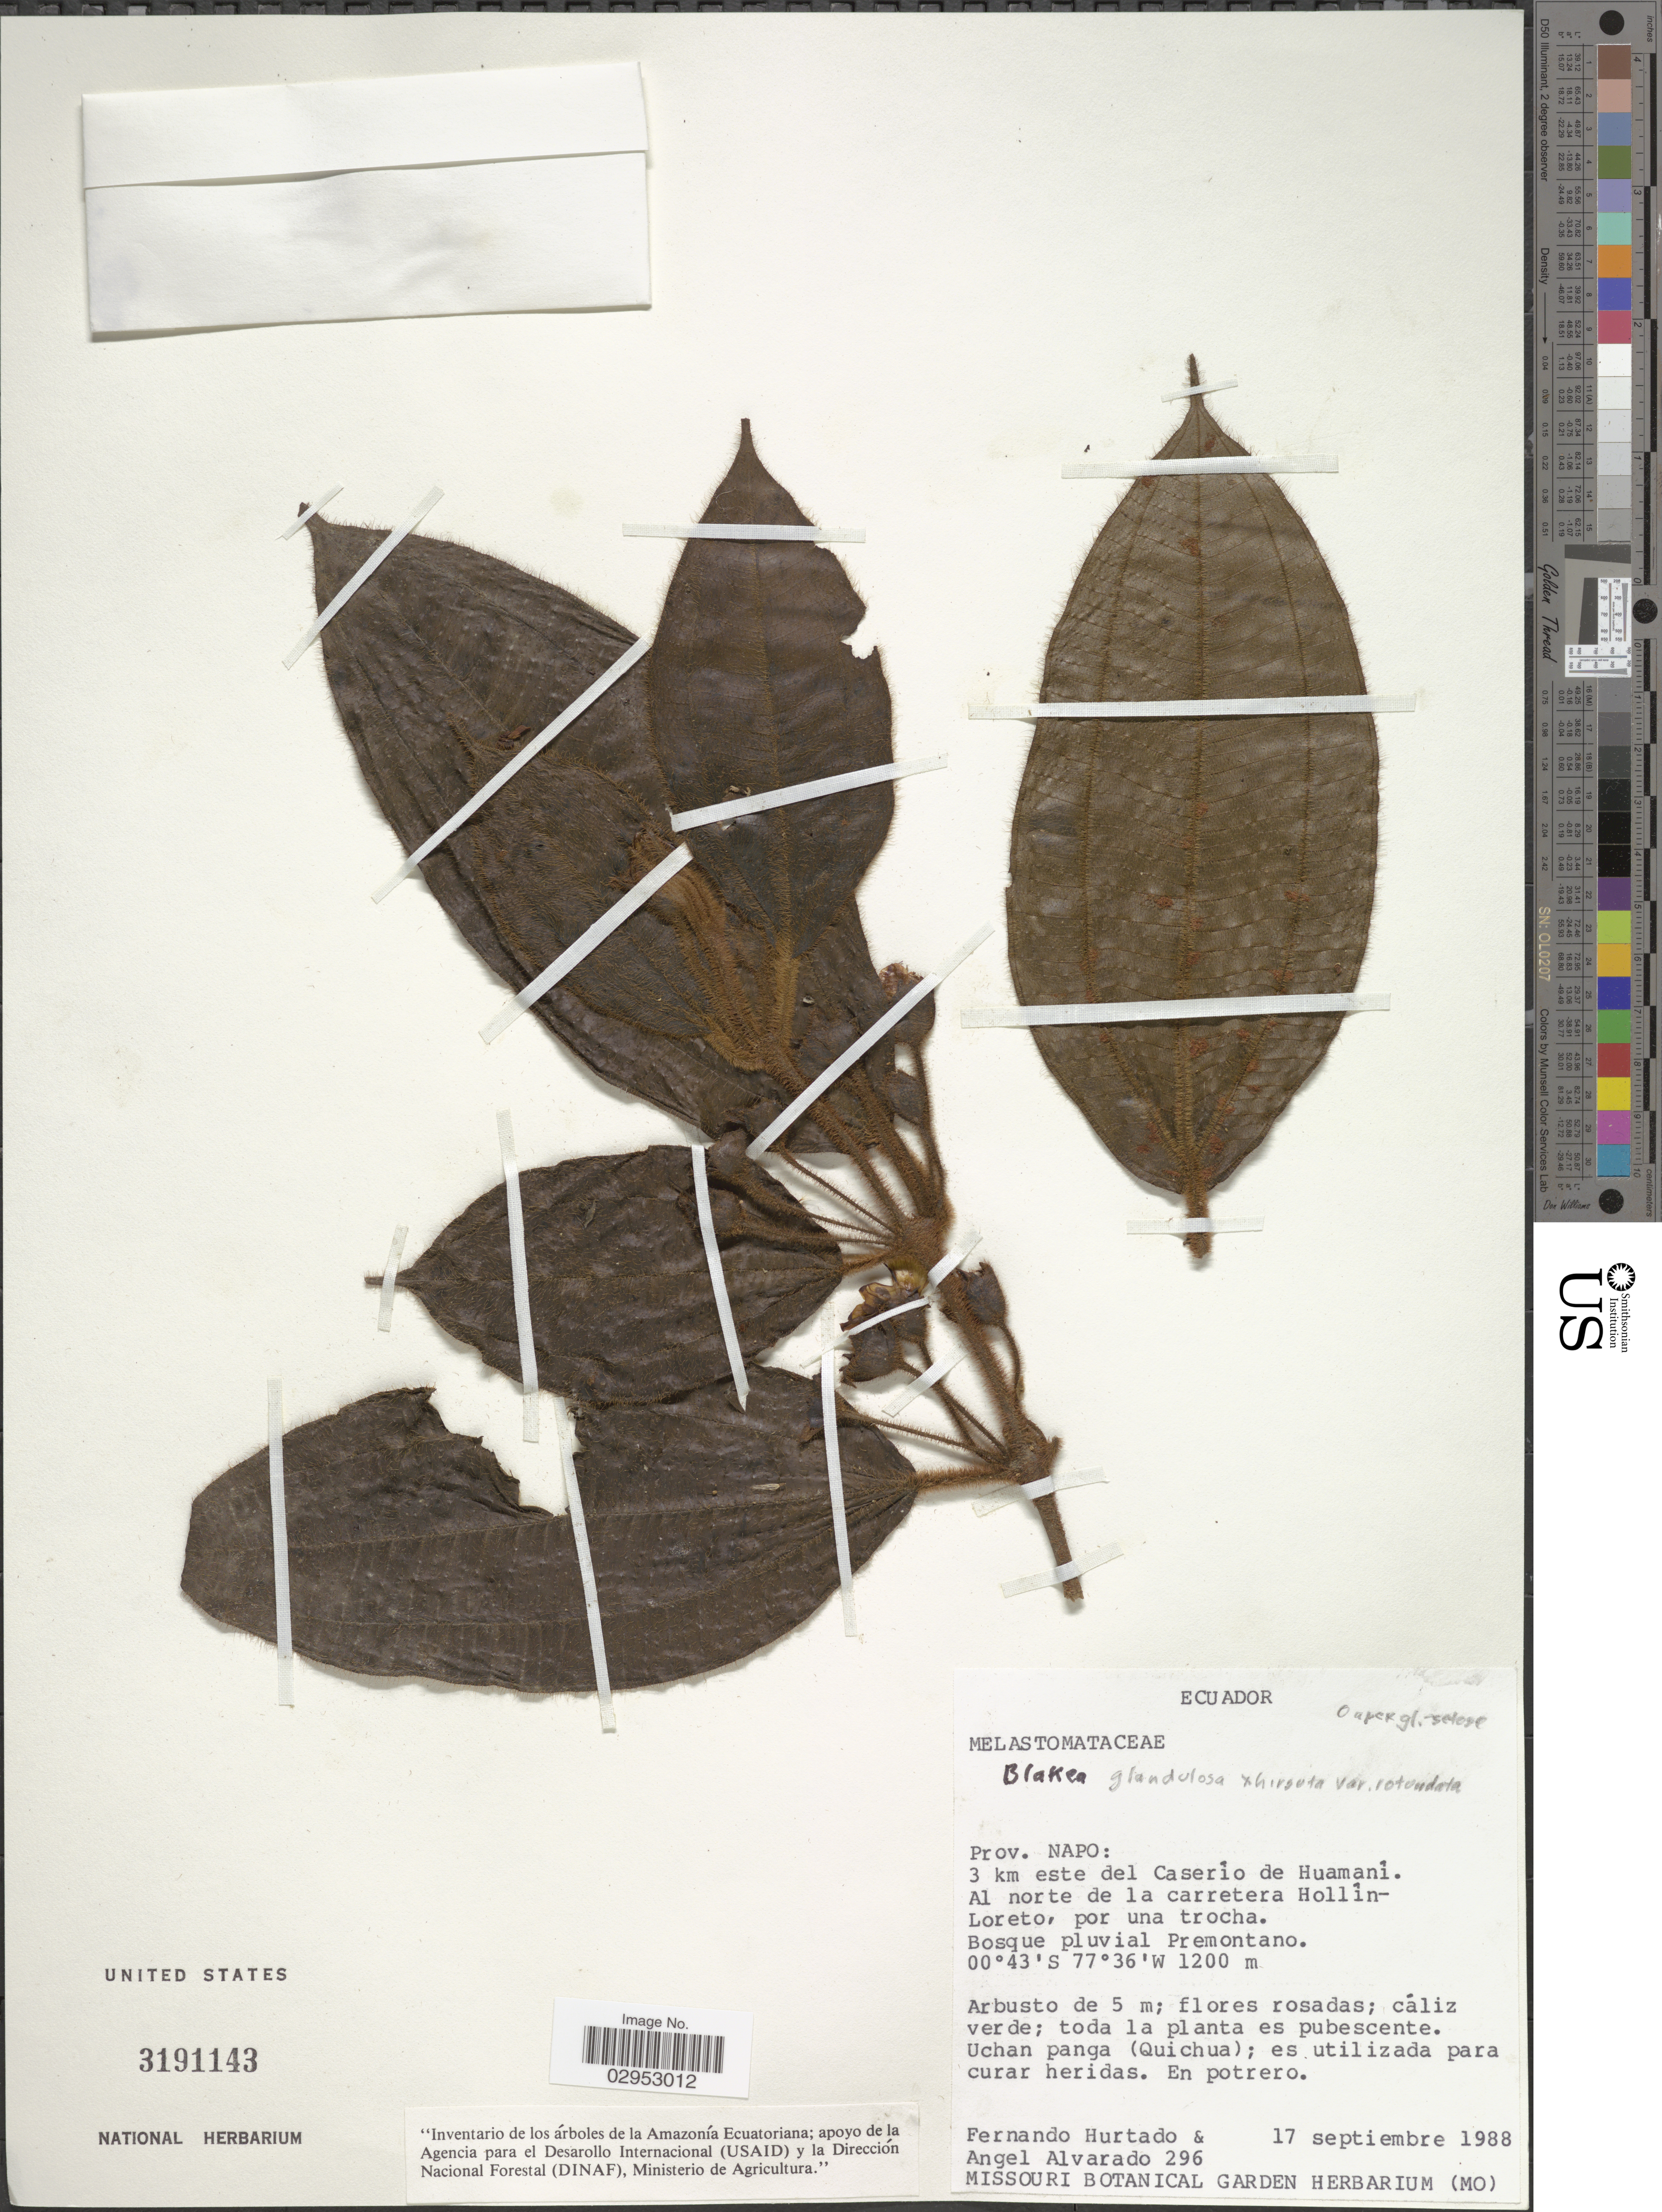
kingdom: Plantae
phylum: Tracheophyta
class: Magnoliopsida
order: Myrtales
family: Melastomataceae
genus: Blakea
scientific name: Blakea glandulosa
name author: Gleason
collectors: F. Hurtado & A. Alvarado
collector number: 296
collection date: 1988-09-17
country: Ecuador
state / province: Napo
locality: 3 km este del Caserío de Huamaní. Al norte de la carretera Hollin-Loreto, por una trocha.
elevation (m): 1200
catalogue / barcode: US 3191143